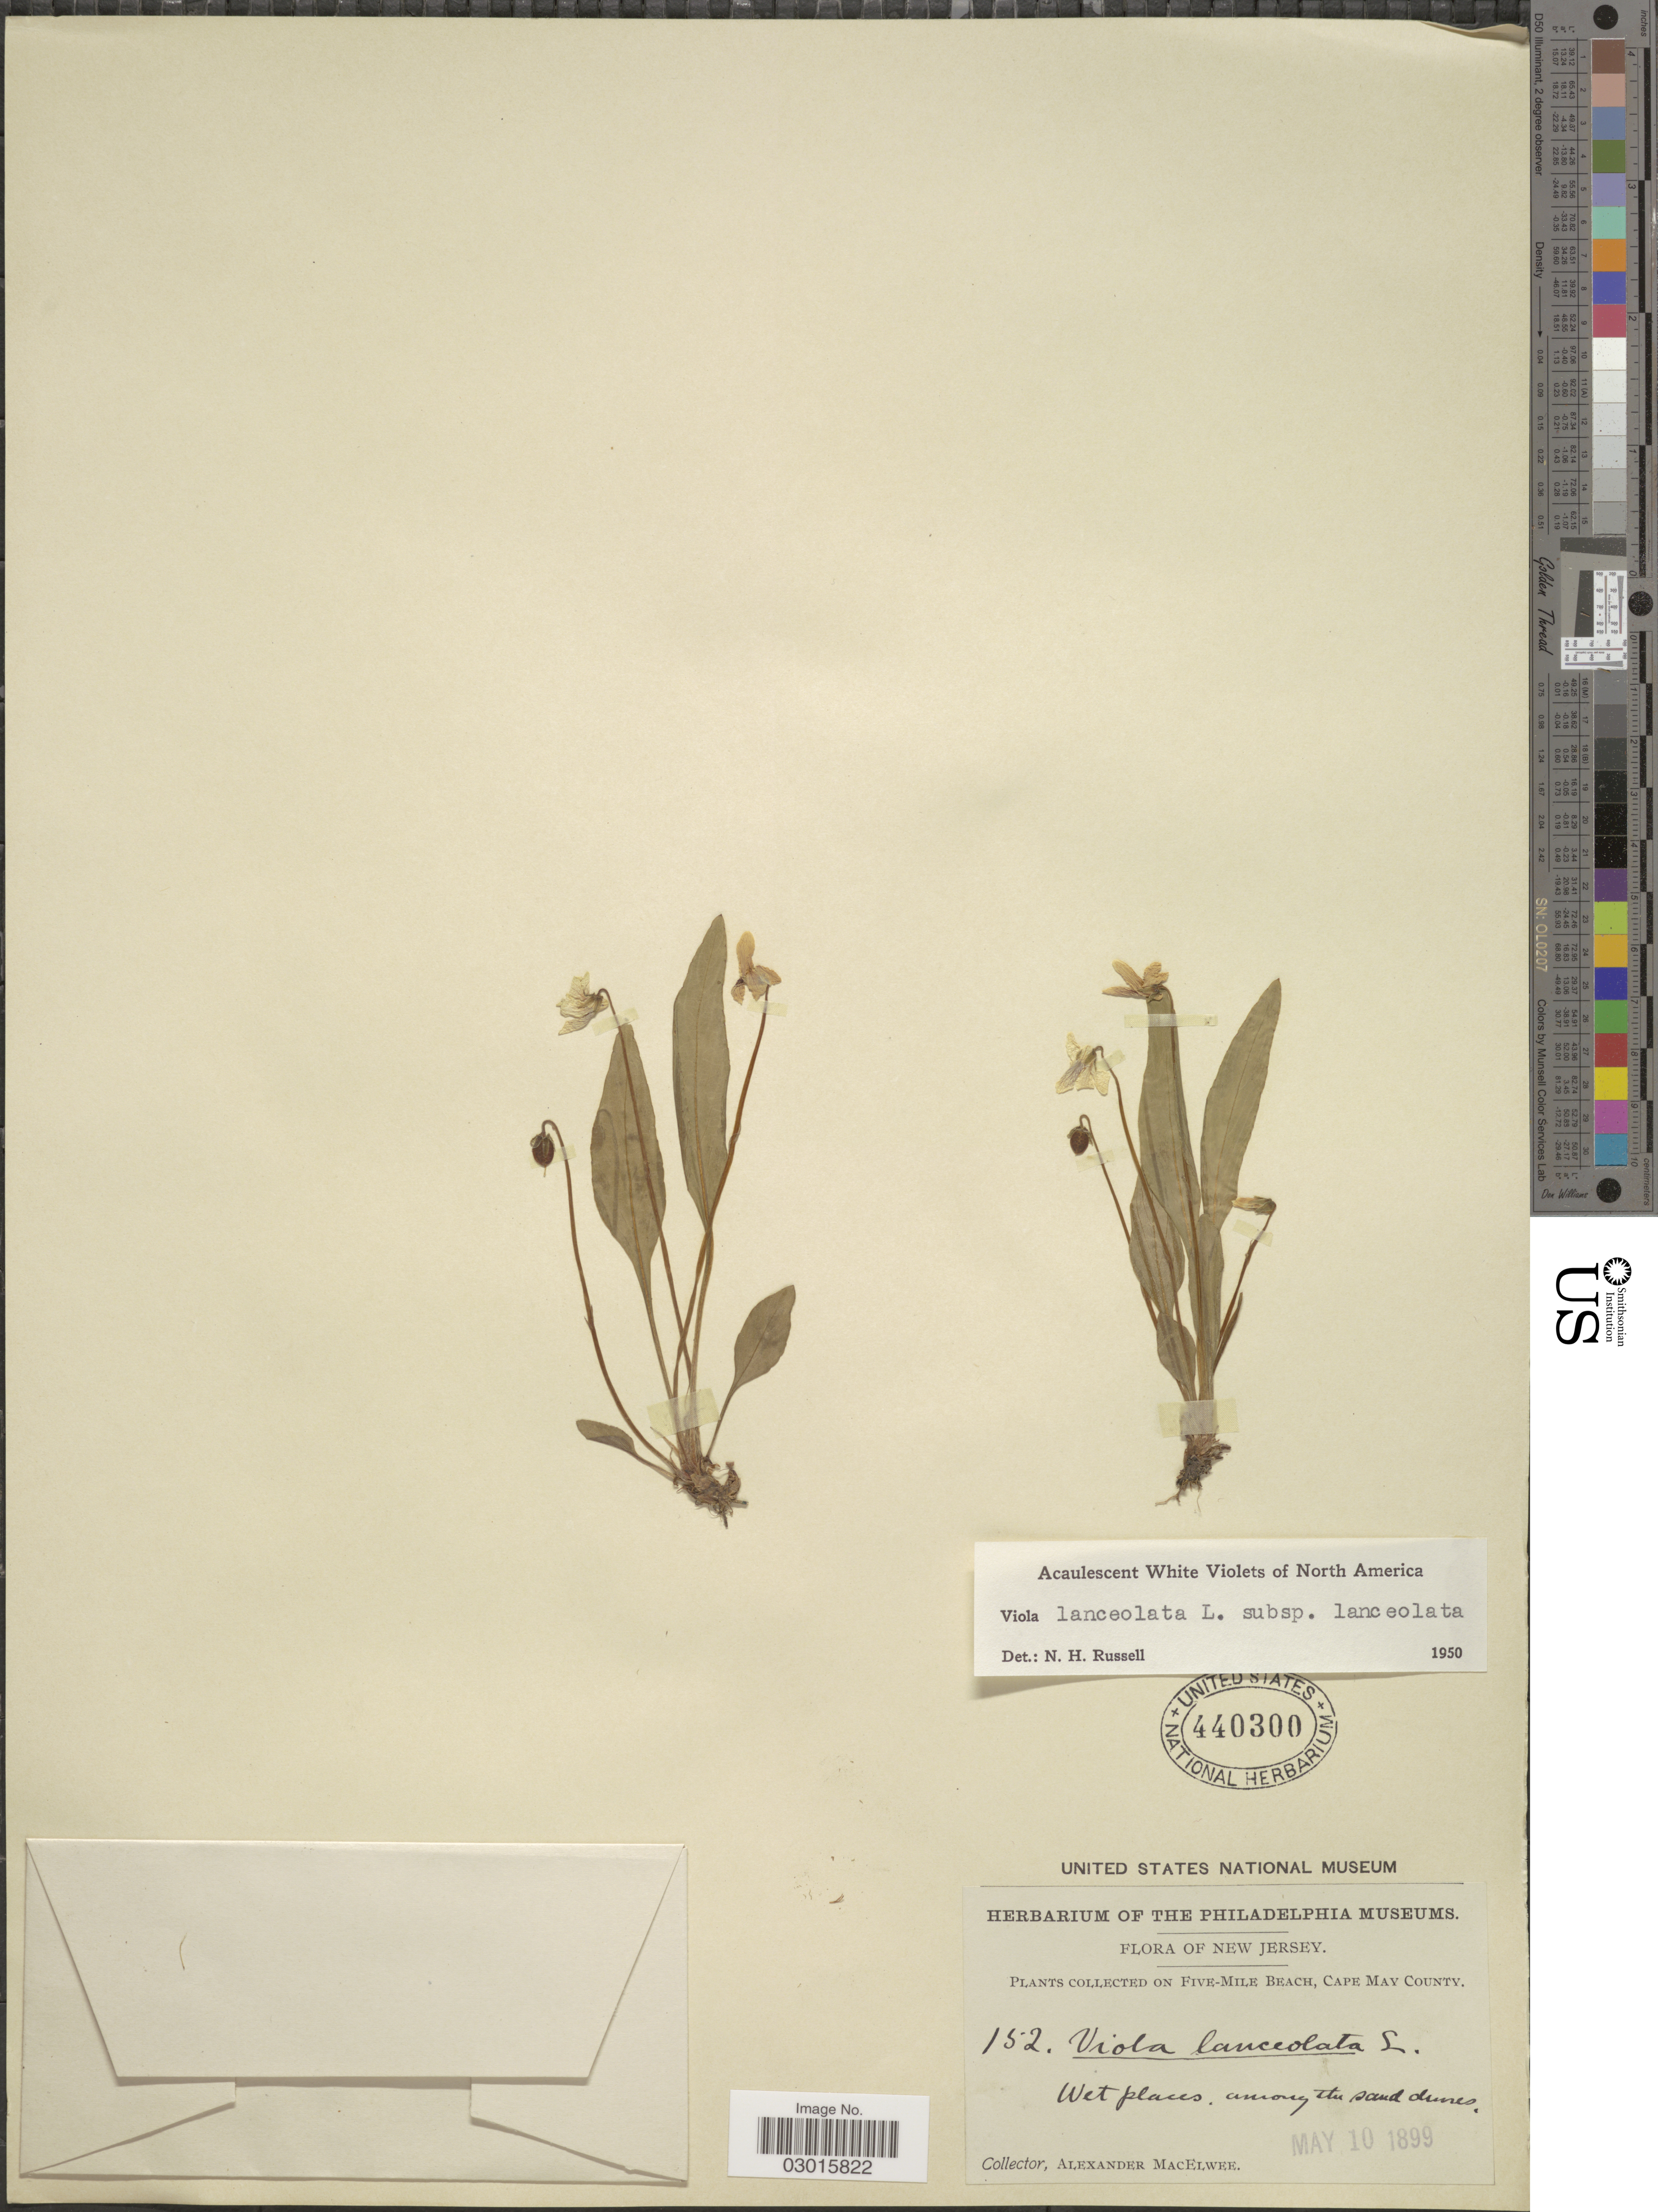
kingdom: Plantae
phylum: Tracheophyta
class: Magnoliopsida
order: Malpighiales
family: Violaceae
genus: Viola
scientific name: Viola lanceolata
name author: L.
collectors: A. MacElwee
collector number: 152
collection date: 1899-05-10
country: United States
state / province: New Jersey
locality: On Five-Mile Beach, Cape May County.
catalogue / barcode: US 440300